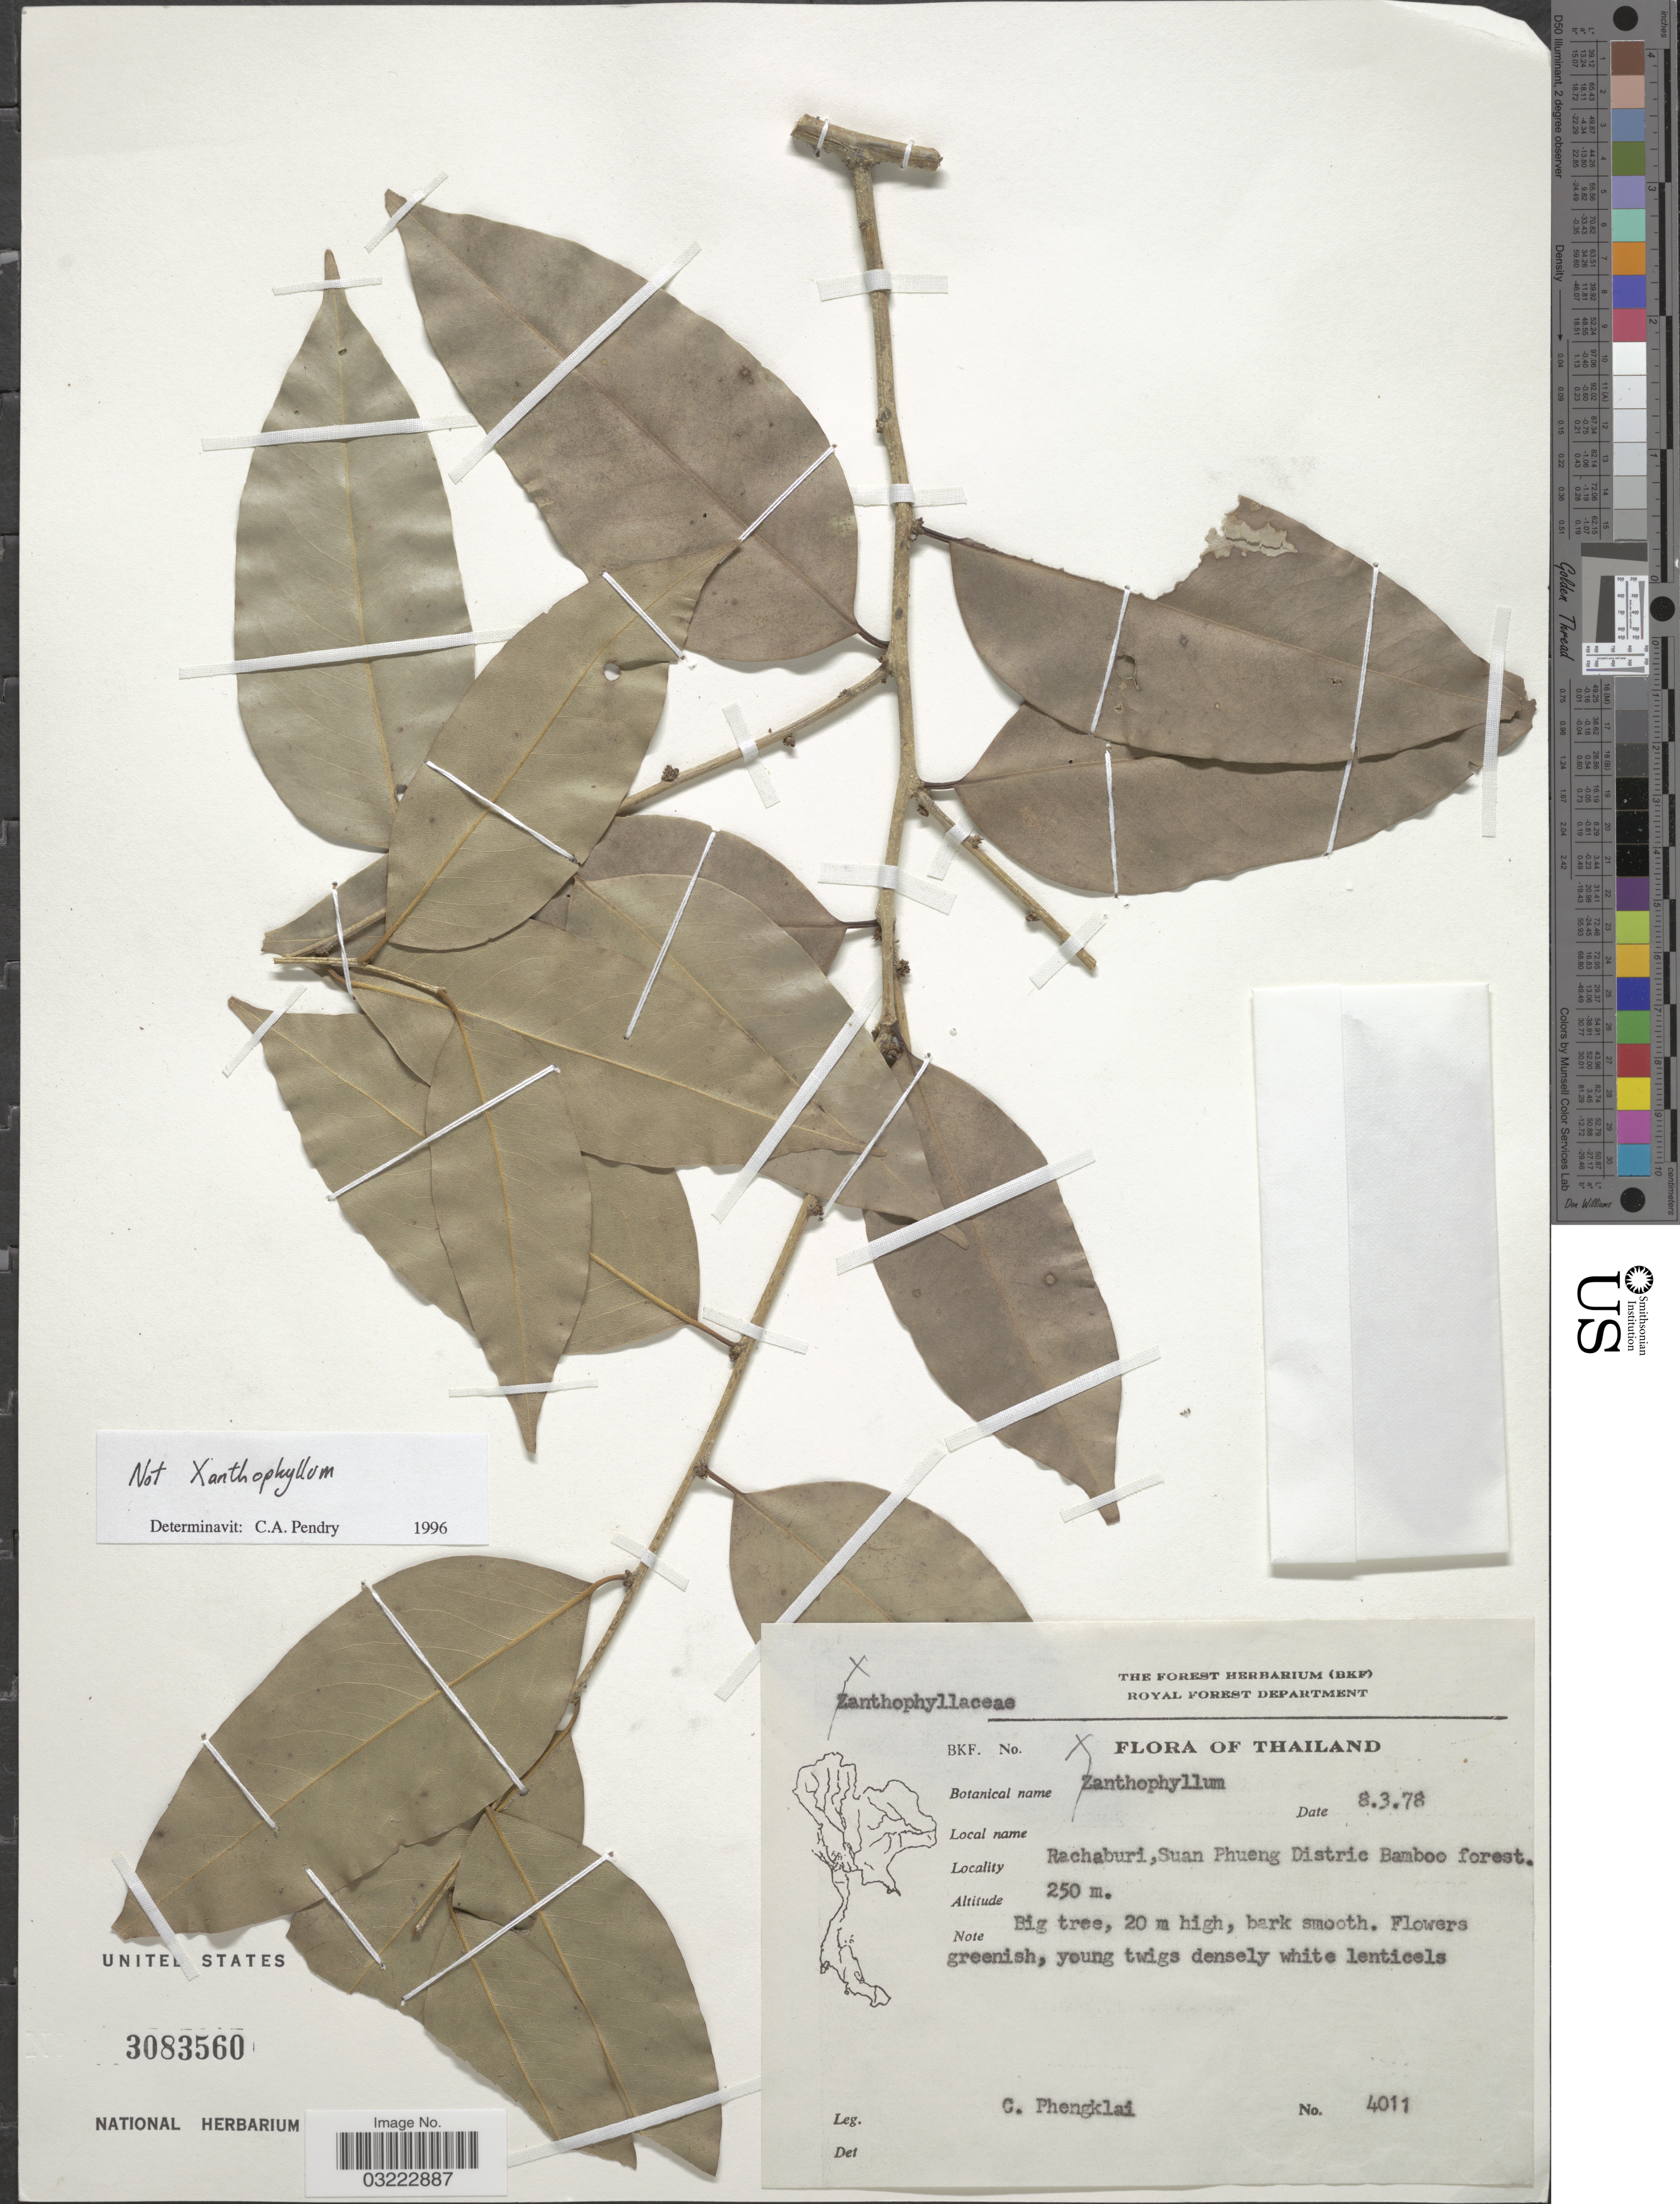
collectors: C. Phengklai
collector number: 4011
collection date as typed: Transcribed d/m/y: 8/3/78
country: Thailand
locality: Rachaburi, Suan Phueng District Bamboo forest.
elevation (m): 250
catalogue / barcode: US 3083560